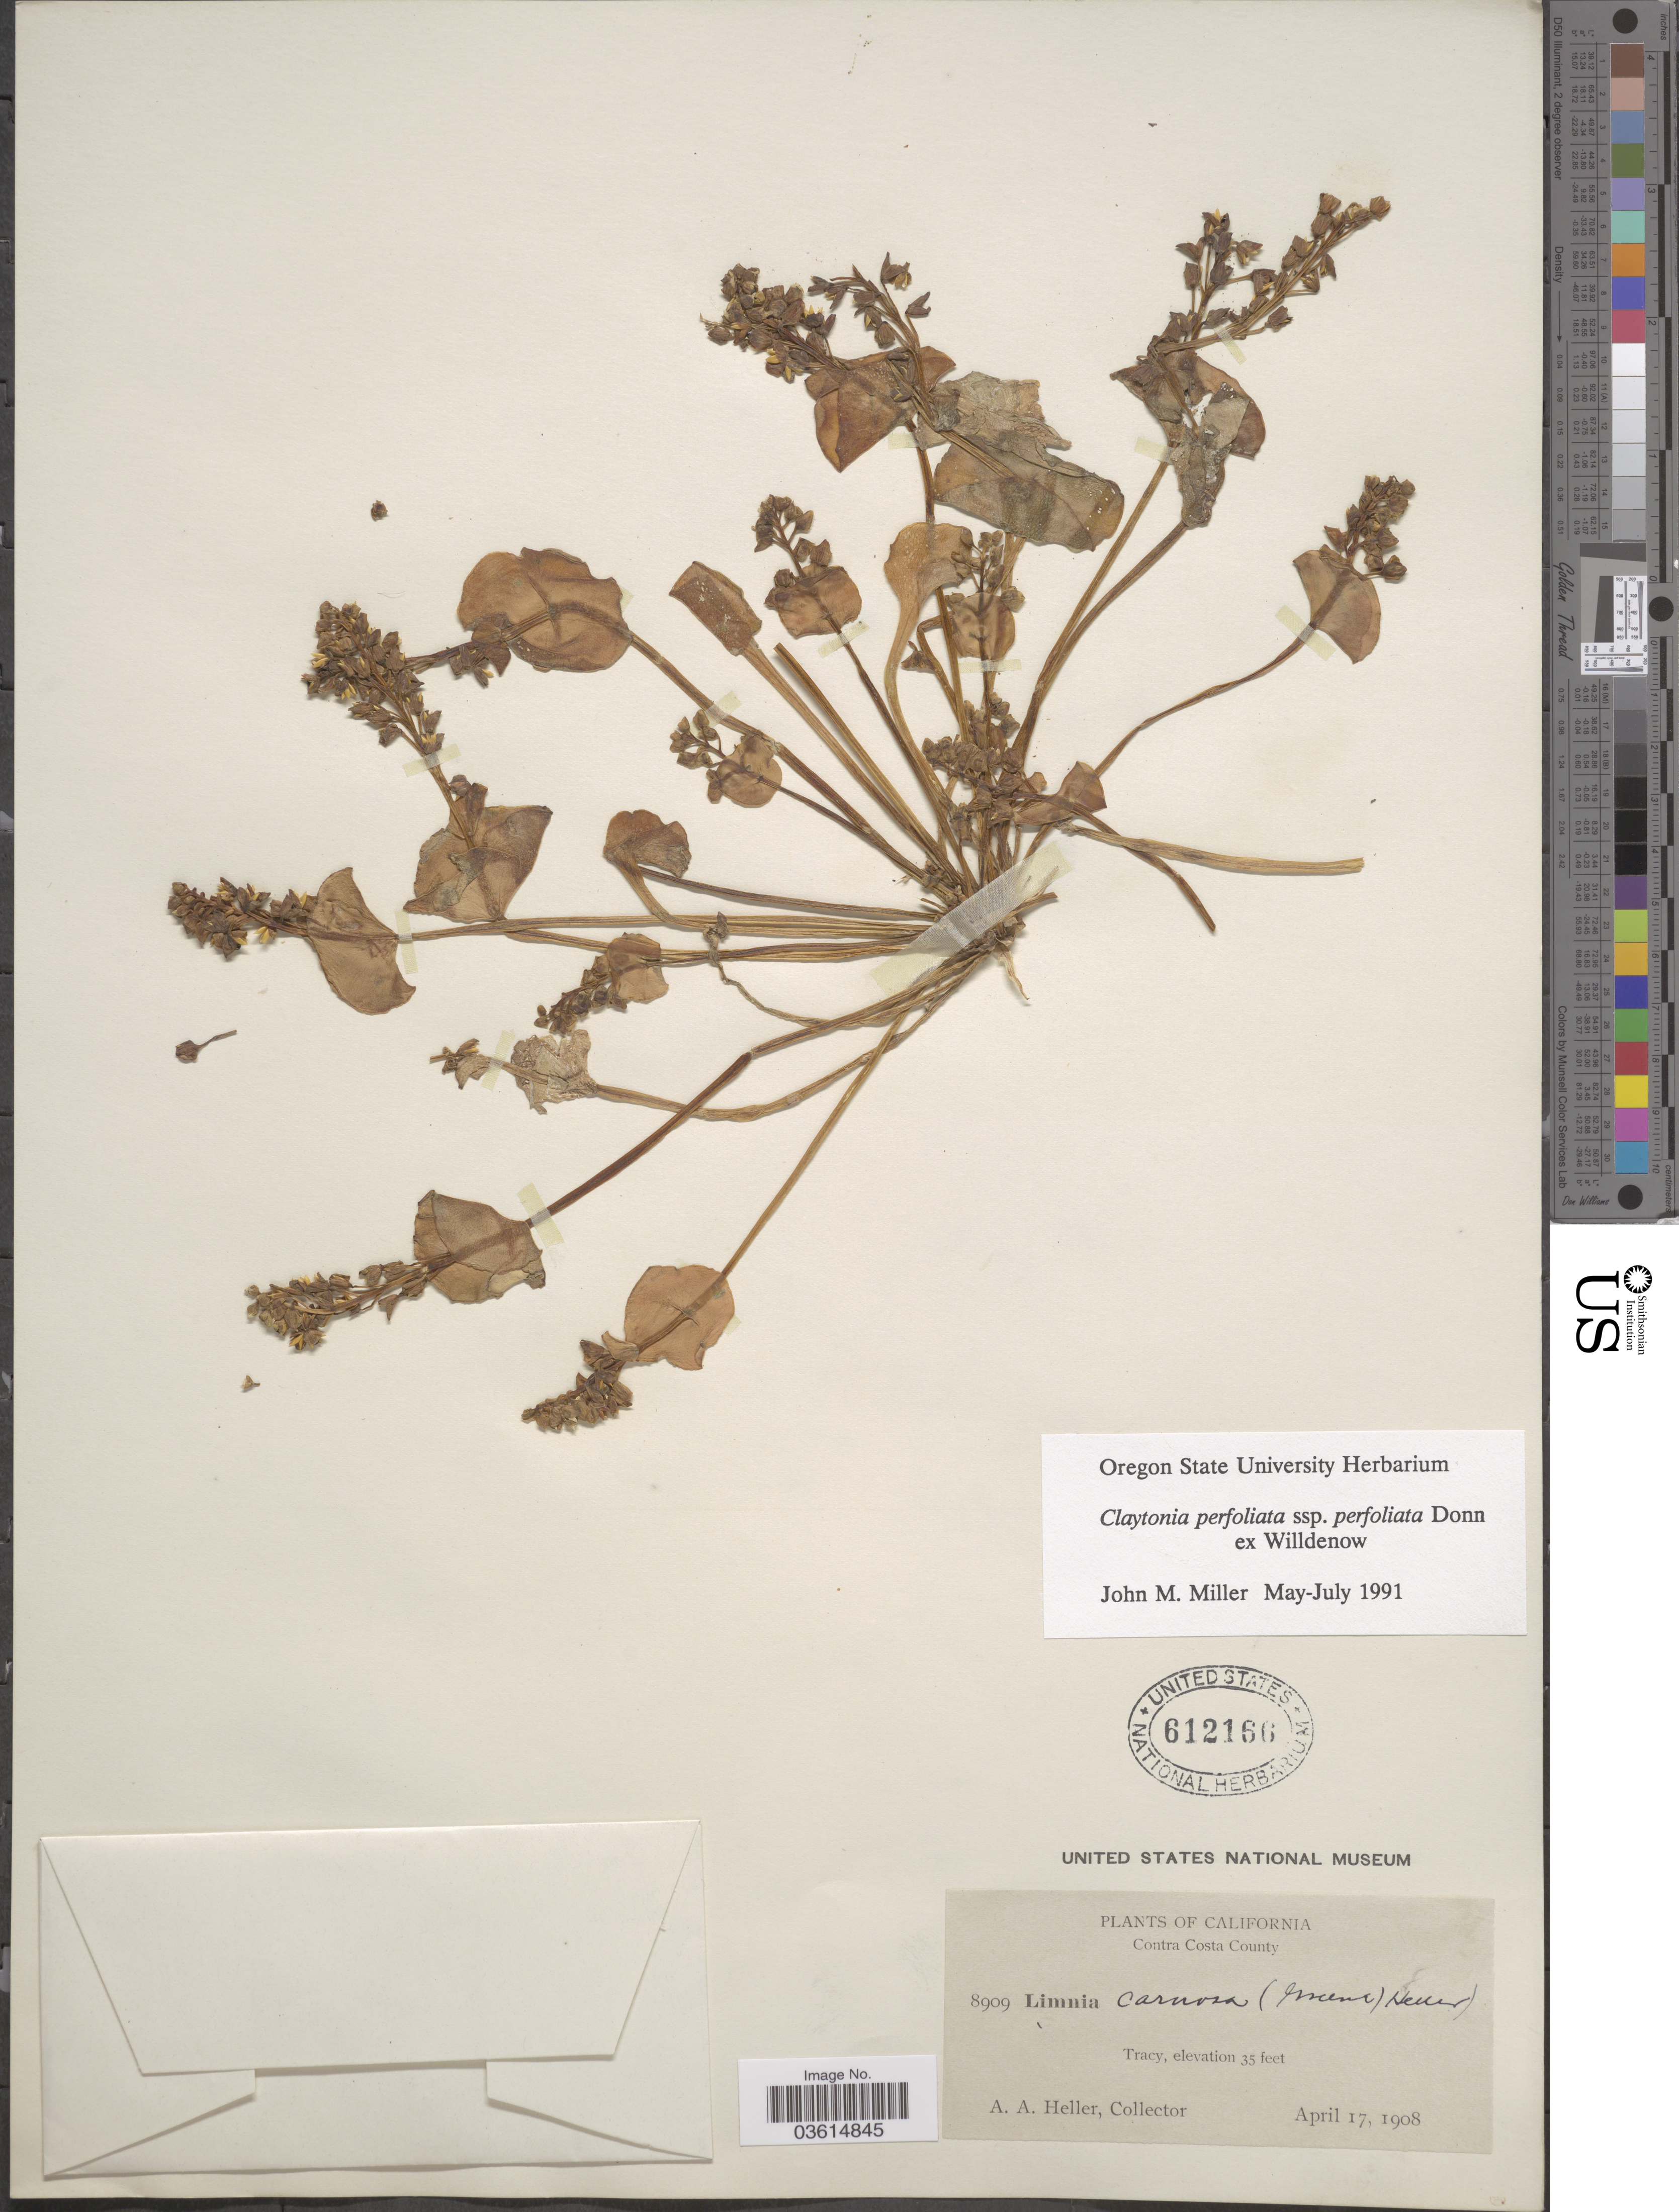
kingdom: Plantae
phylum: Tracheophyta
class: Magnoliopsida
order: Caryophyllales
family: Montiaceae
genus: Claytonia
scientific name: Claytonia perfoliata subsp. perfoliata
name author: Donn ex Willd.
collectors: A. A. Heller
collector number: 8909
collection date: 1908-04-17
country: United States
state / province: California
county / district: Contra Costa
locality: Contra Costa County. Tracy.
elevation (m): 11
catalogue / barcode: US 612166